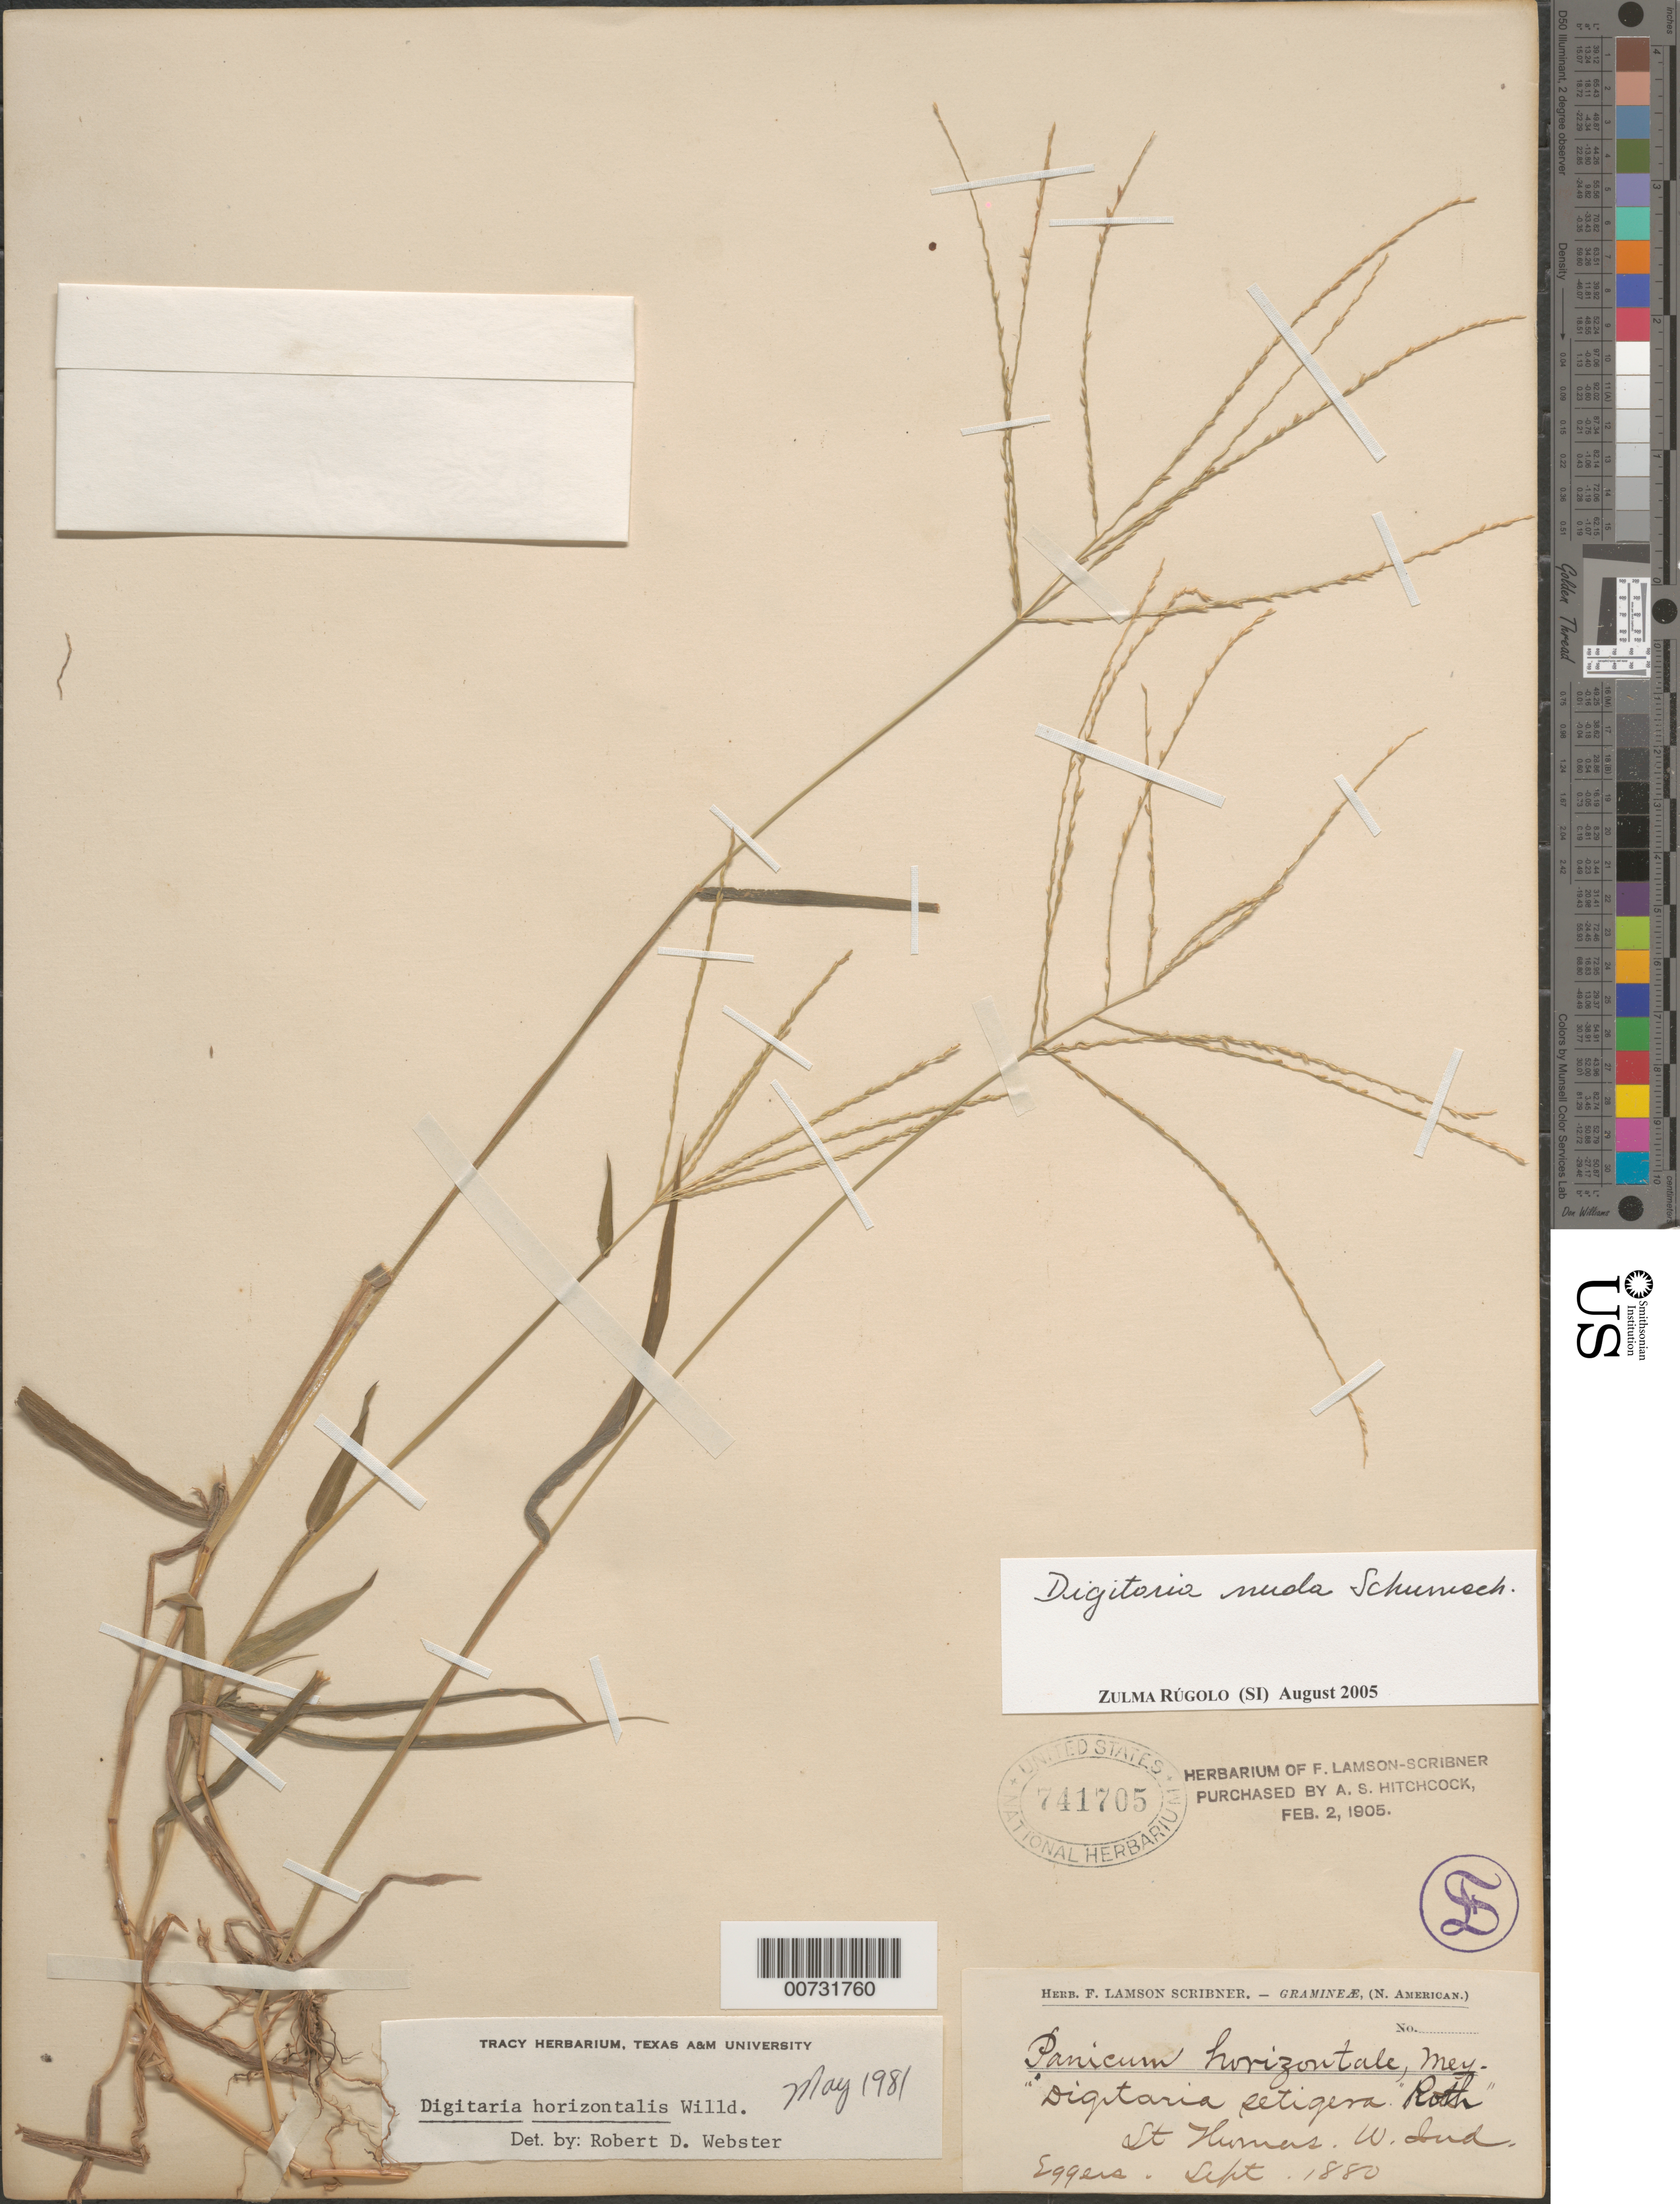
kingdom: Plantae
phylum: Tracheophyta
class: Liliopsida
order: Poales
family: Poaceae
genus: Digitaria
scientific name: Digitaria nuda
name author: Schumach.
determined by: Webster, Robert D.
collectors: H. F. A. von Eggers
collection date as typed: Sep 1880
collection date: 1880-09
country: U.S. Virgin Islands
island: St. Thomas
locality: St. Thomas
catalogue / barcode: US 741705